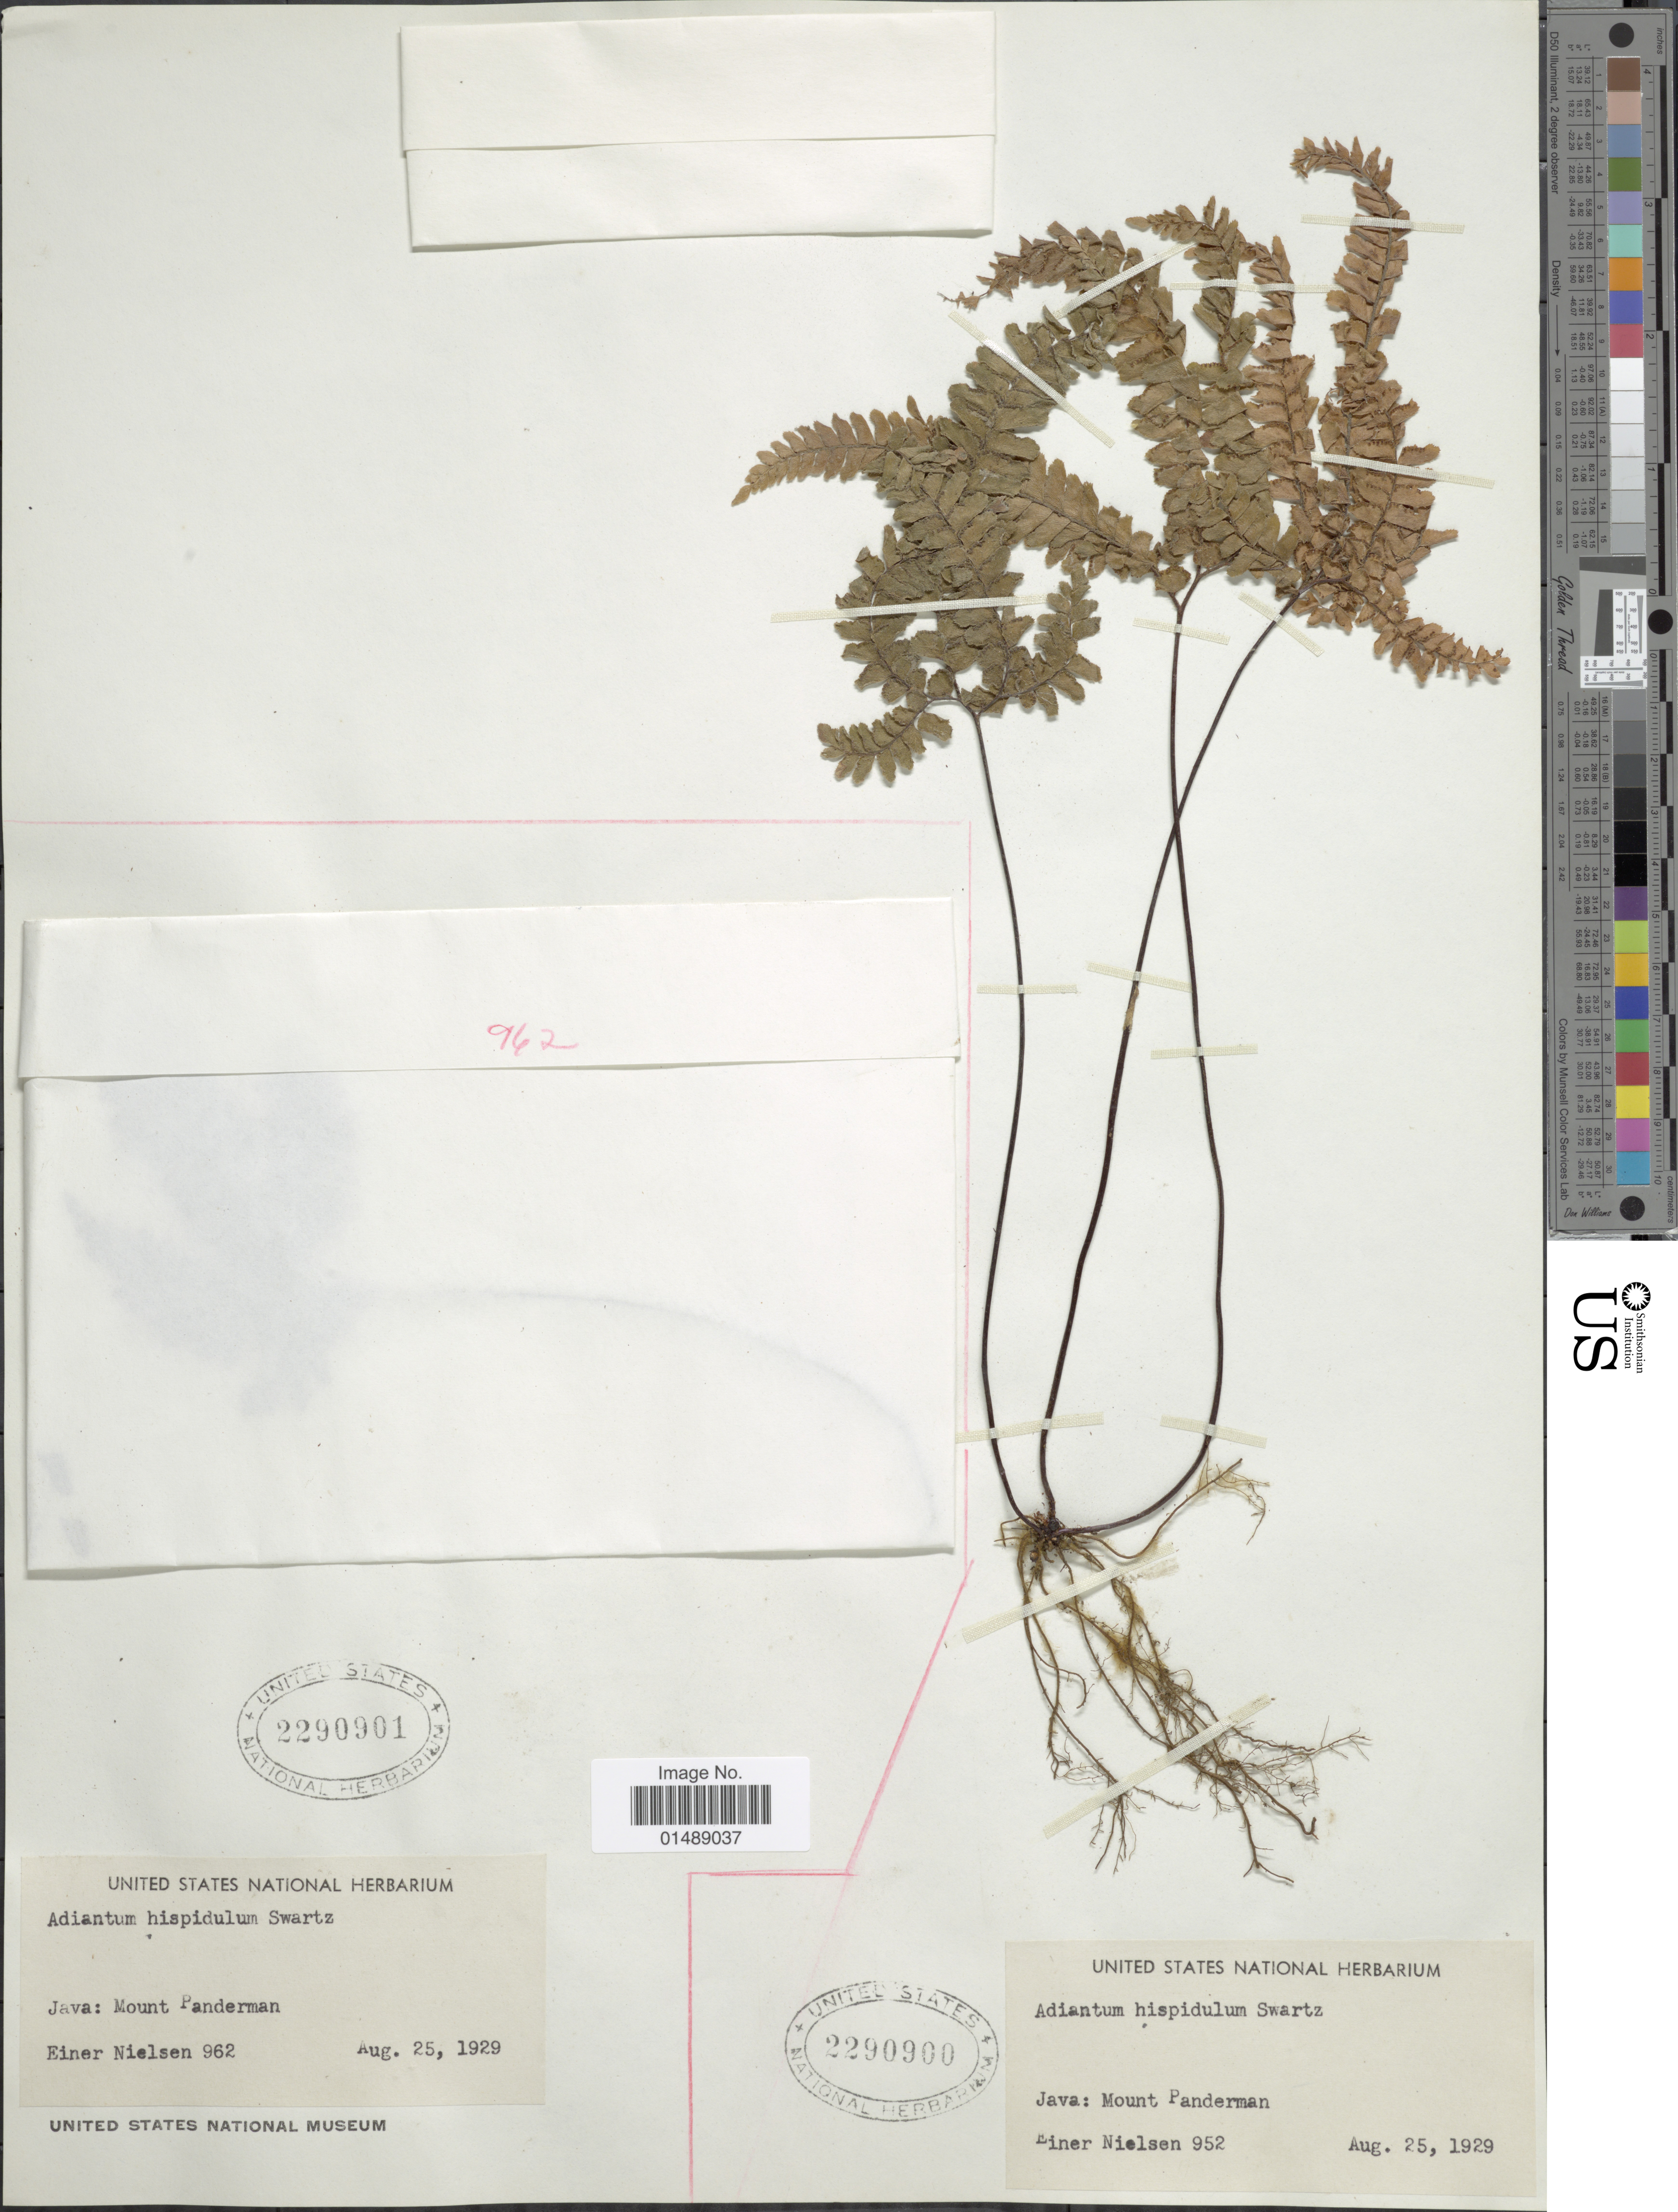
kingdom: Plantae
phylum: Tracheophyta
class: Polypodiopsida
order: Polypodiales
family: Pteridaceae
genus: Adiantum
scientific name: Adiantum hispidulum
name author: Sw.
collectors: E. Nielsen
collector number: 952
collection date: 1929-08-25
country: Indonesia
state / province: Java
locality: Mount Panderman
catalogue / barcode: US 2290900-2